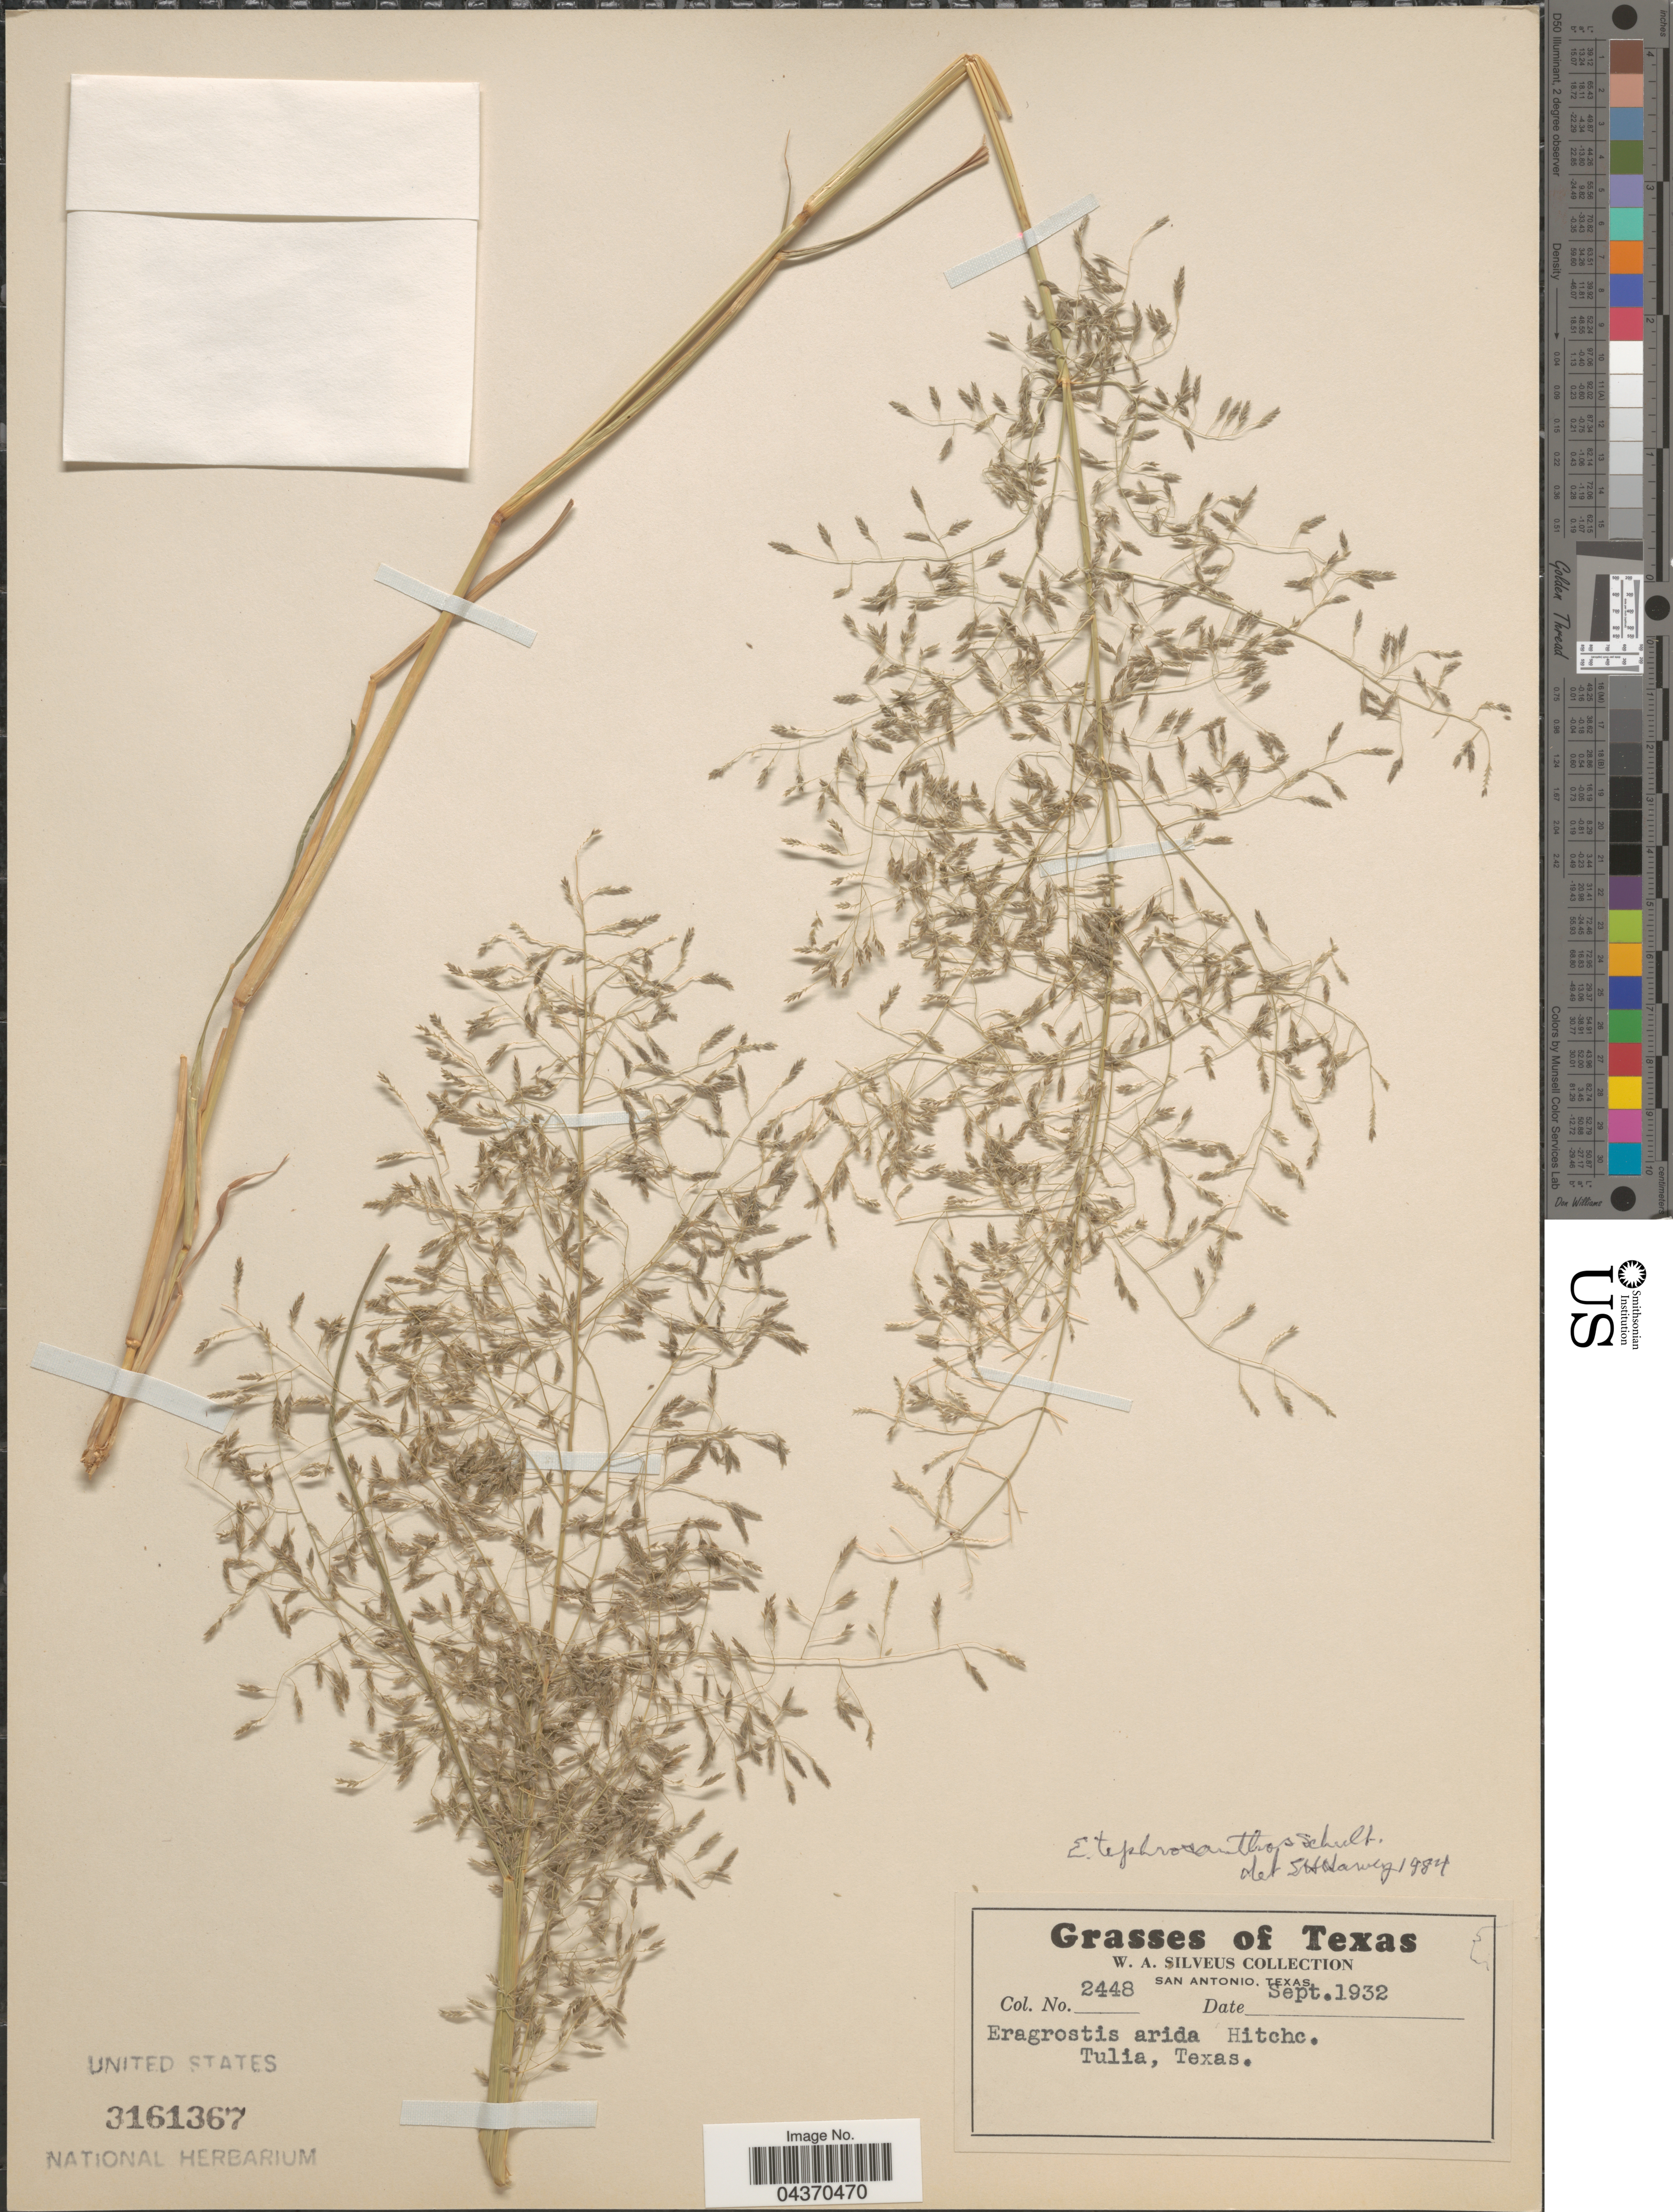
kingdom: Plantae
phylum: Tracheophyta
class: Liliopsida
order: Poales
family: Poaceae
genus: Eragrostis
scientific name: Eragrostis pectinacea var. miserrima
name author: (E. Fourn.) Reeder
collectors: W. Silveus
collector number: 2448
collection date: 1932-09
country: United States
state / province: Texas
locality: Tulia.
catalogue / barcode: US 3161367